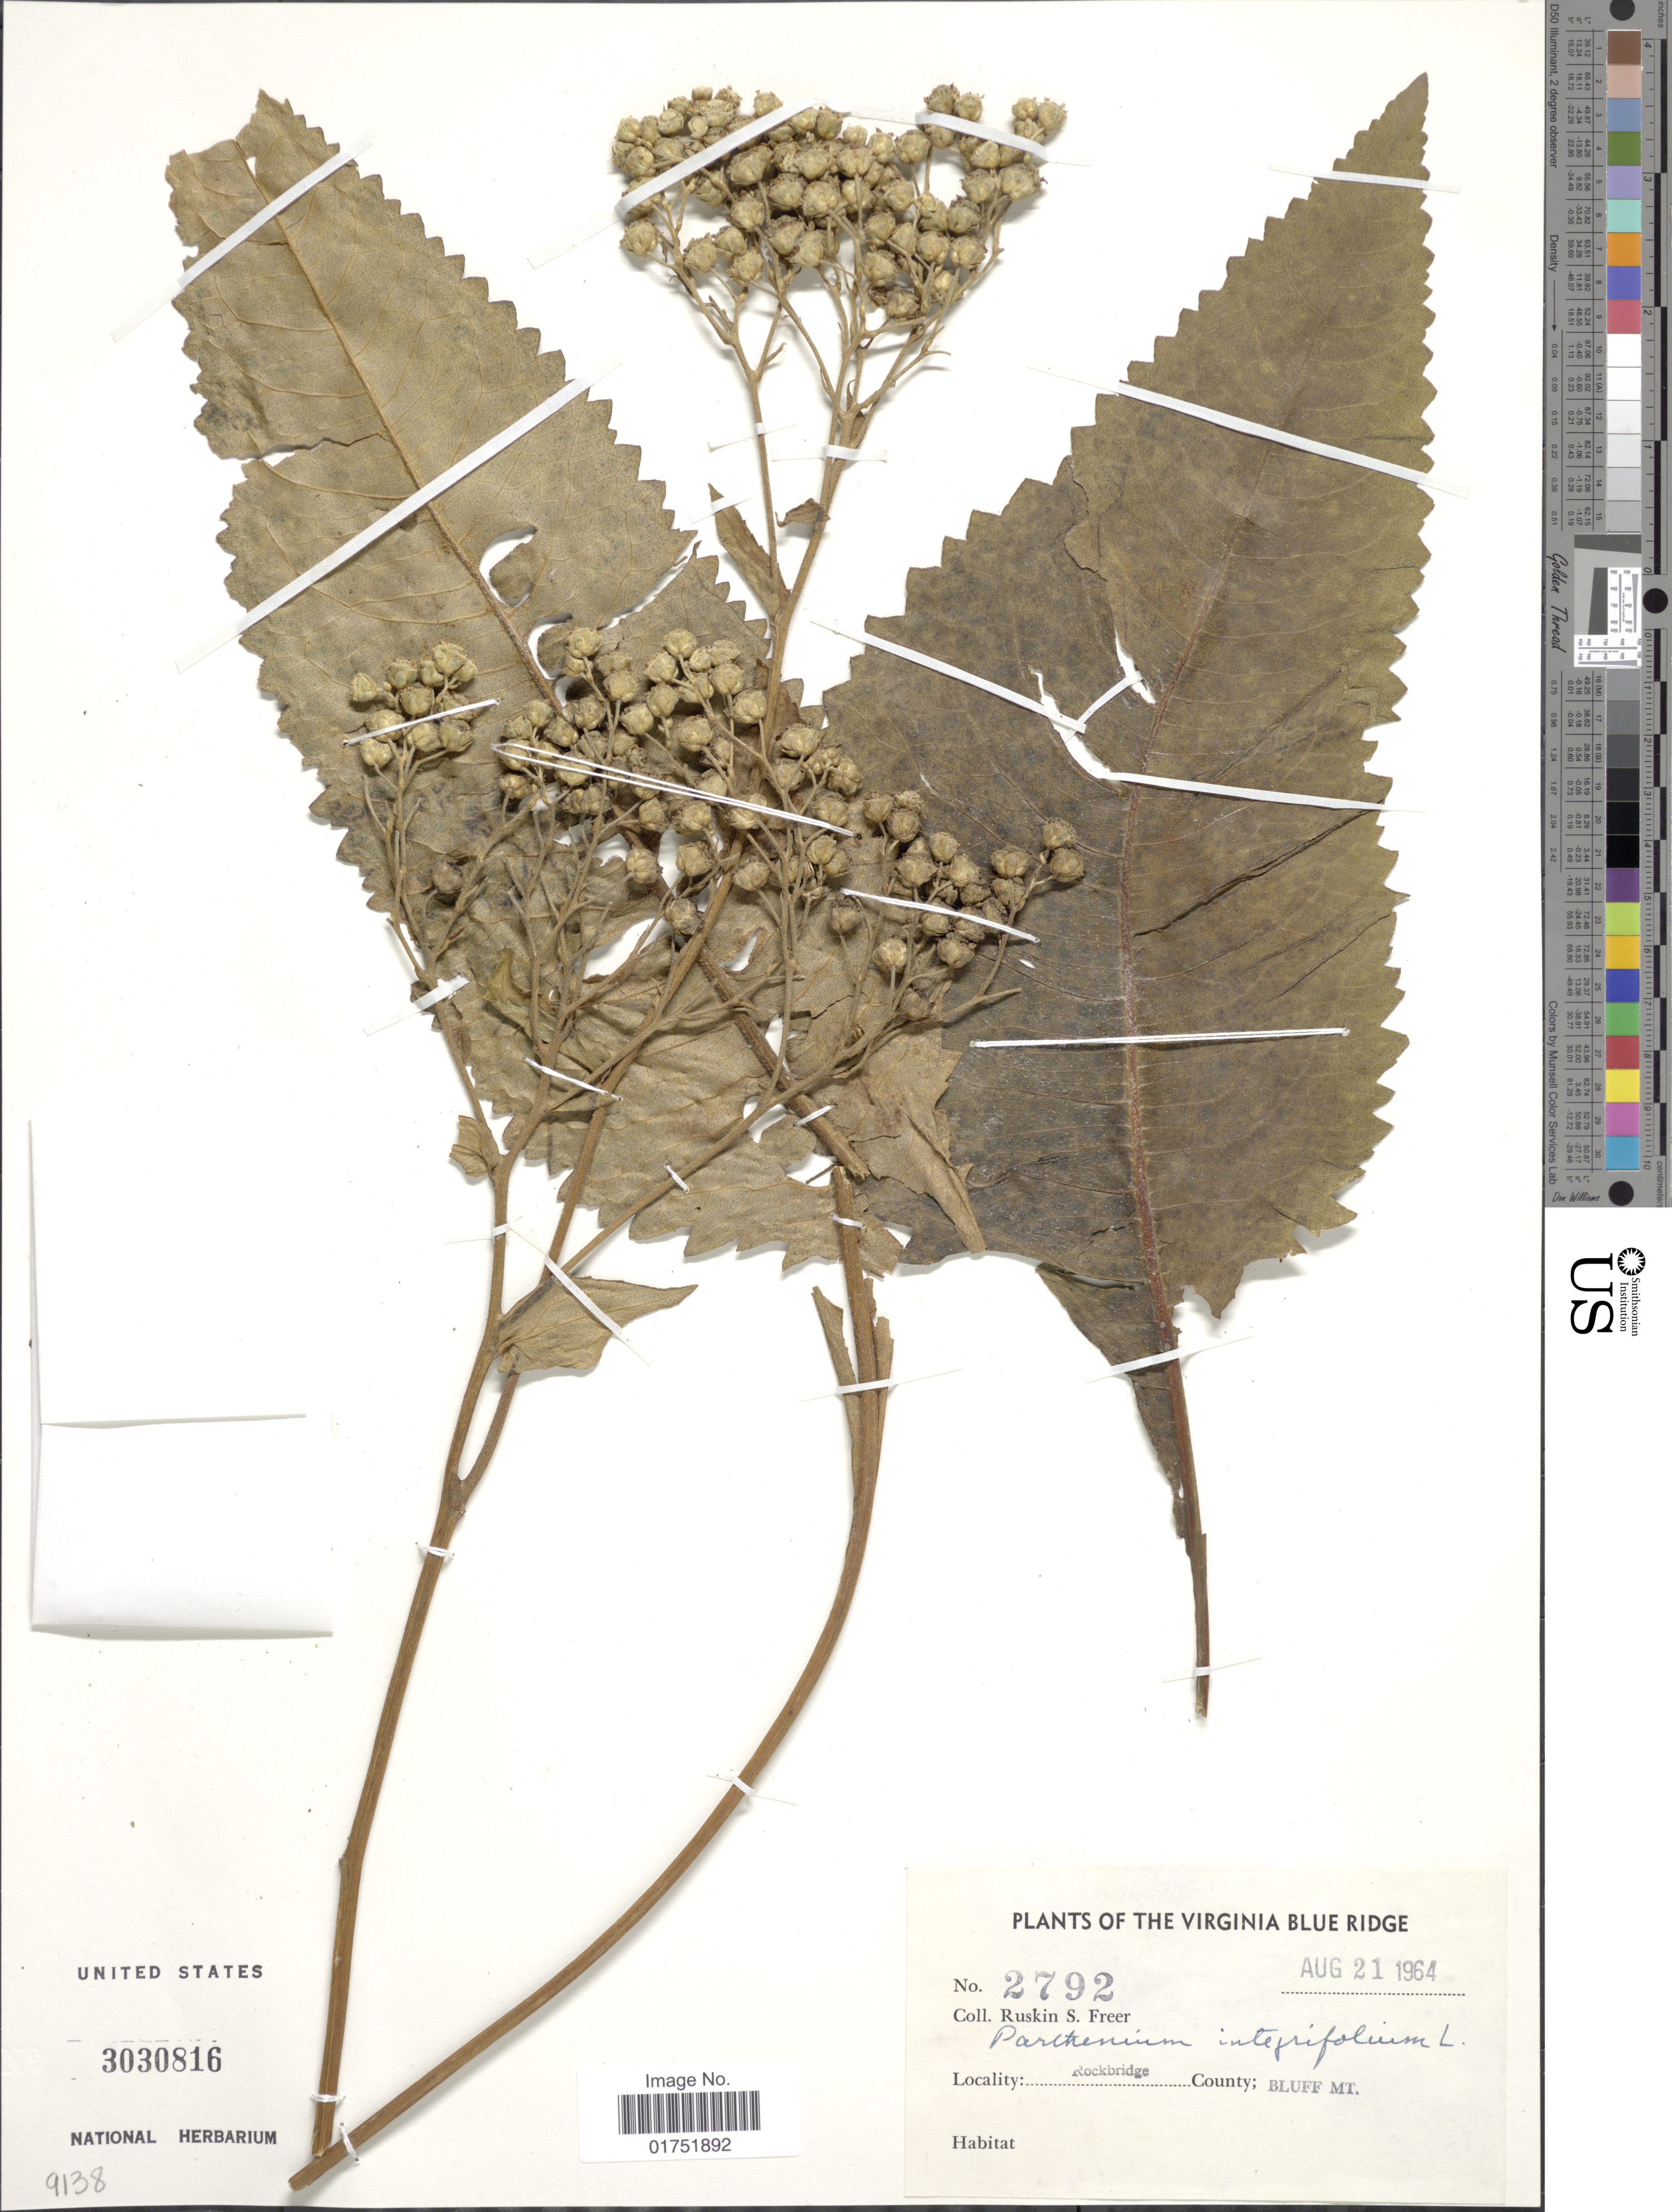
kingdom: Plantae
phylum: Tracheophyta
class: Magnoliopsida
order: Asterales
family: Asteraceae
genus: Parthenium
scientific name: Parthenium integrifolium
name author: L.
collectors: R. Freer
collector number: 2792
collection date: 1964-08-21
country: United States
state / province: Virginia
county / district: Rockbridge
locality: The Virginia Blue Ridge, Rockbridge County, Bluff Mt.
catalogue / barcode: US 3030816